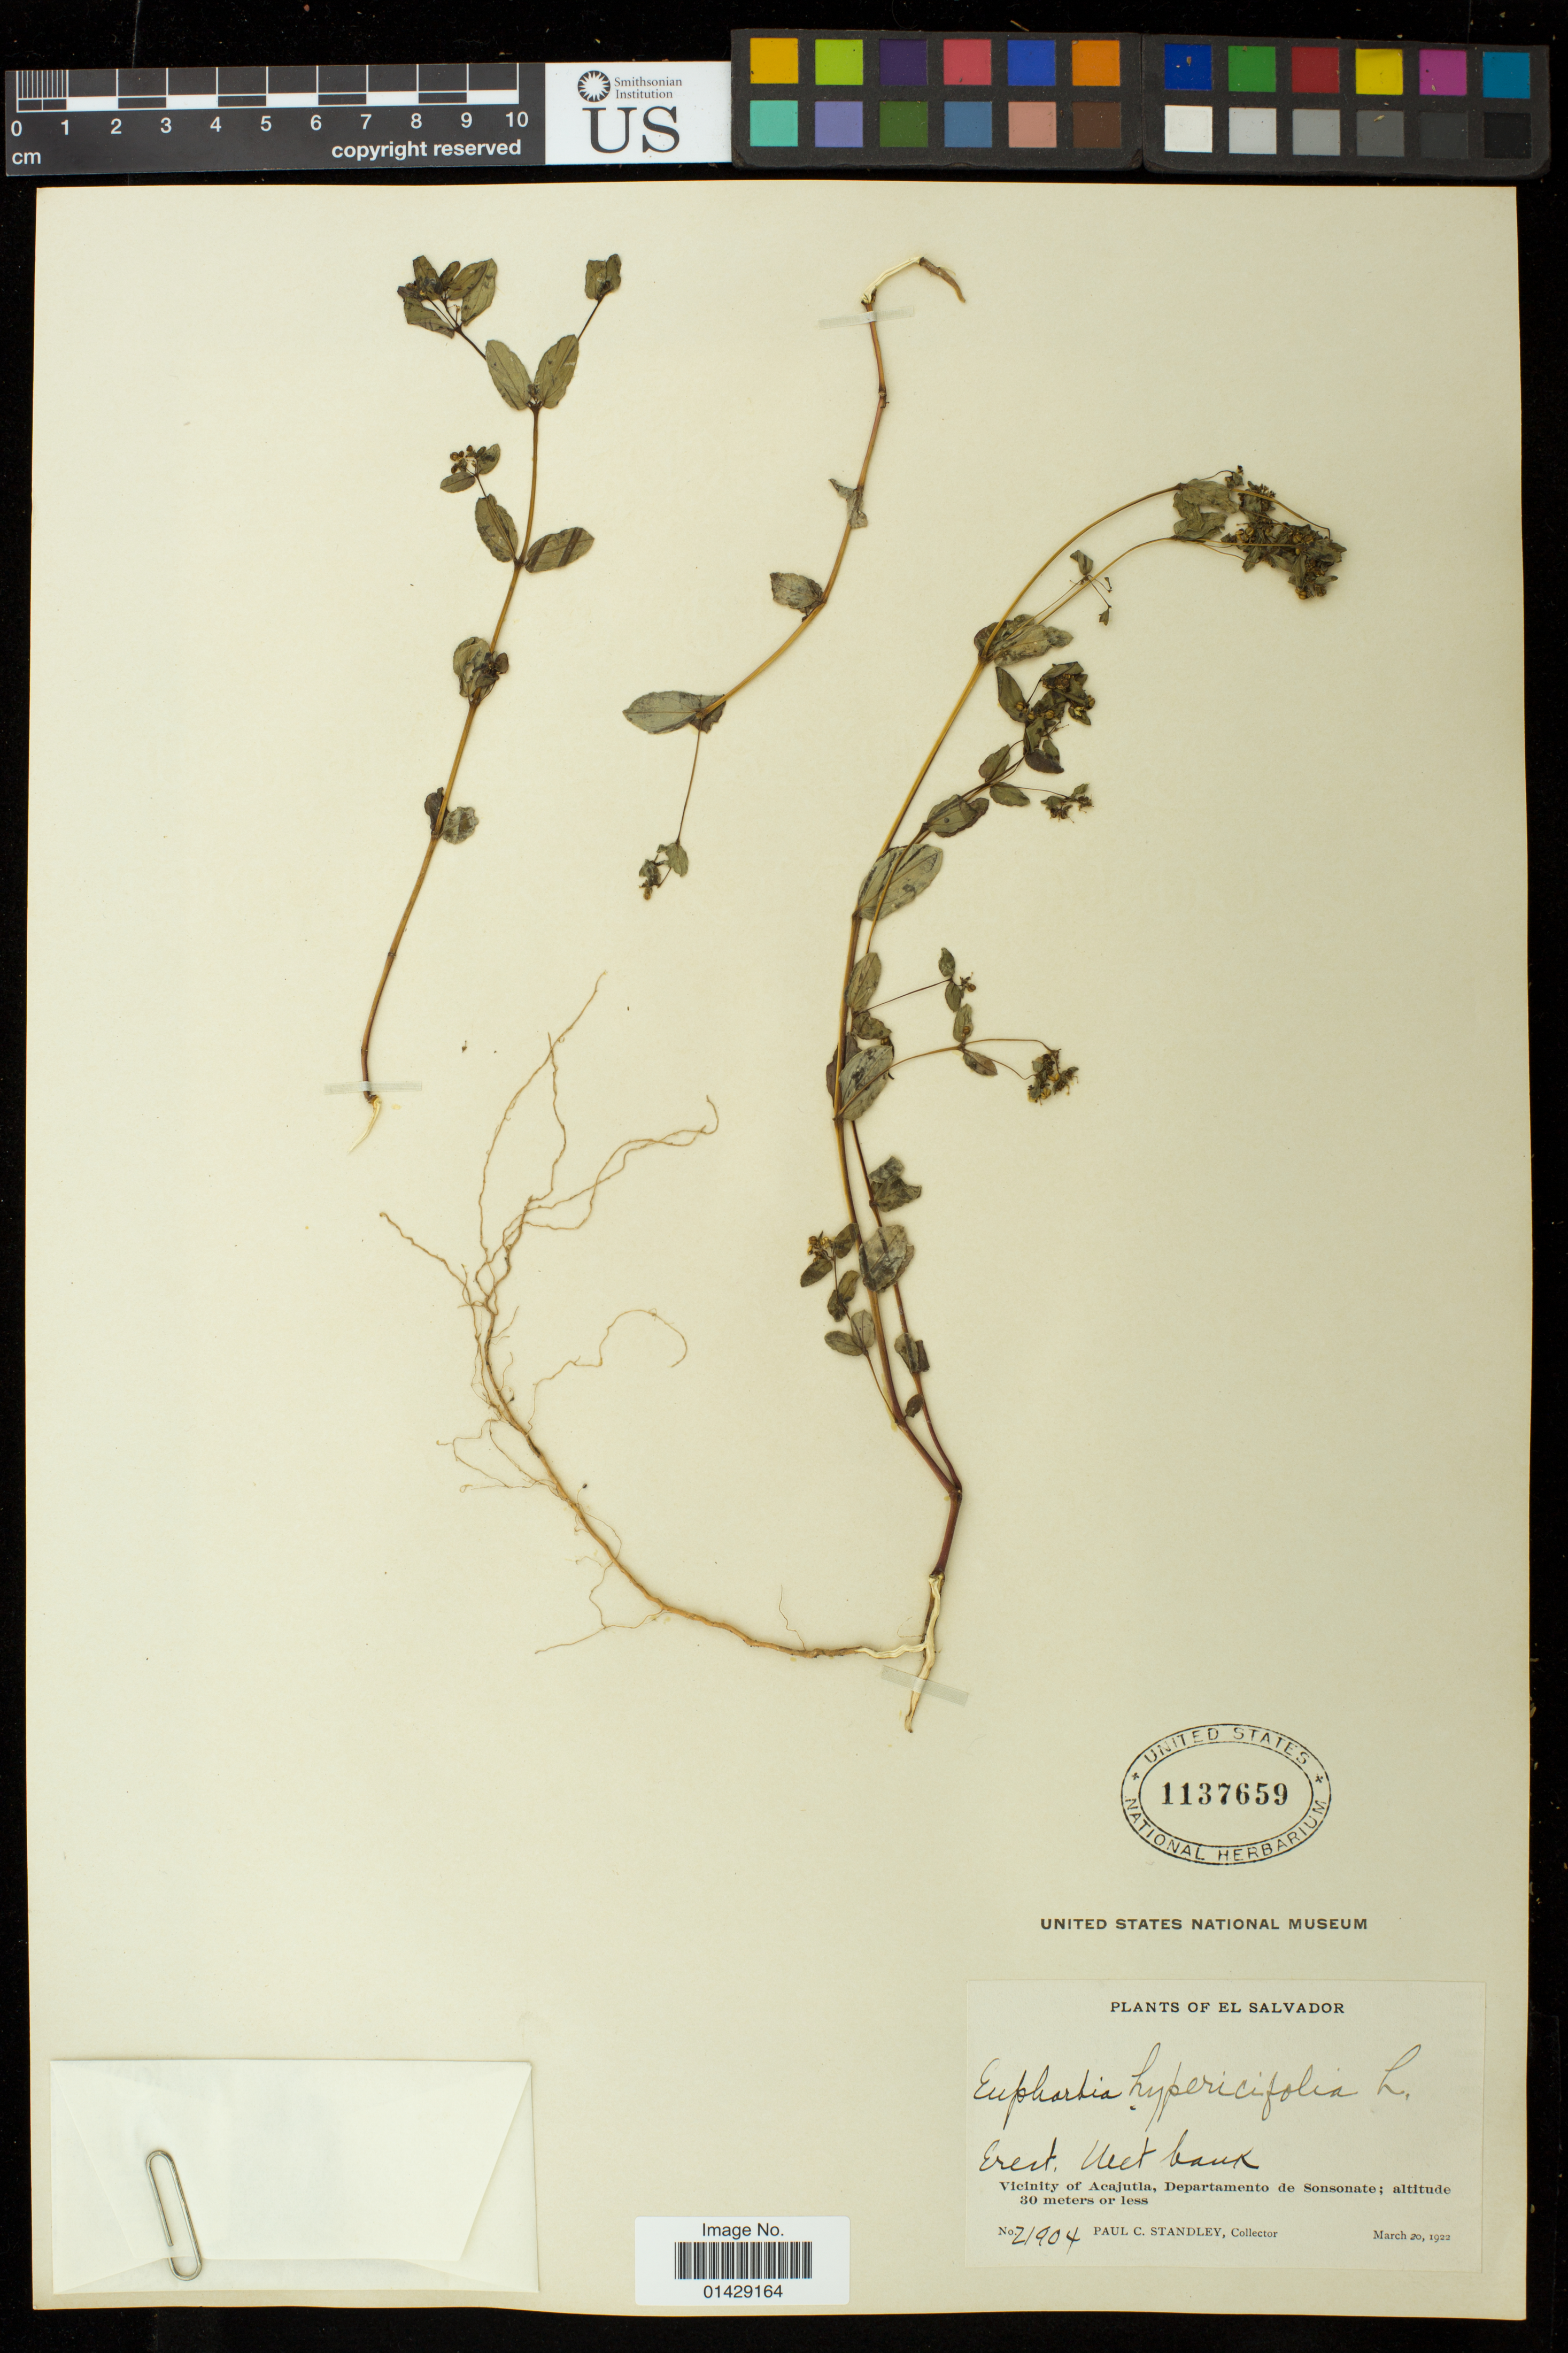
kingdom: Plantae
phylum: Tracheophyta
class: Magnoliopsida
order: Malpighiales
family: Euphorbiaceae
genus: Euphorbia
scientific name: Euphorbia hyssopifolia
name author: L.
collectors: P. C. Standley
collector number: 21904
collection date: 1922-03-20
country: El Salvador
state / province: Sonsonate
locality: Vicinity of Acajutla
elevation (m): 30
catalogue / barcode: US 1137659